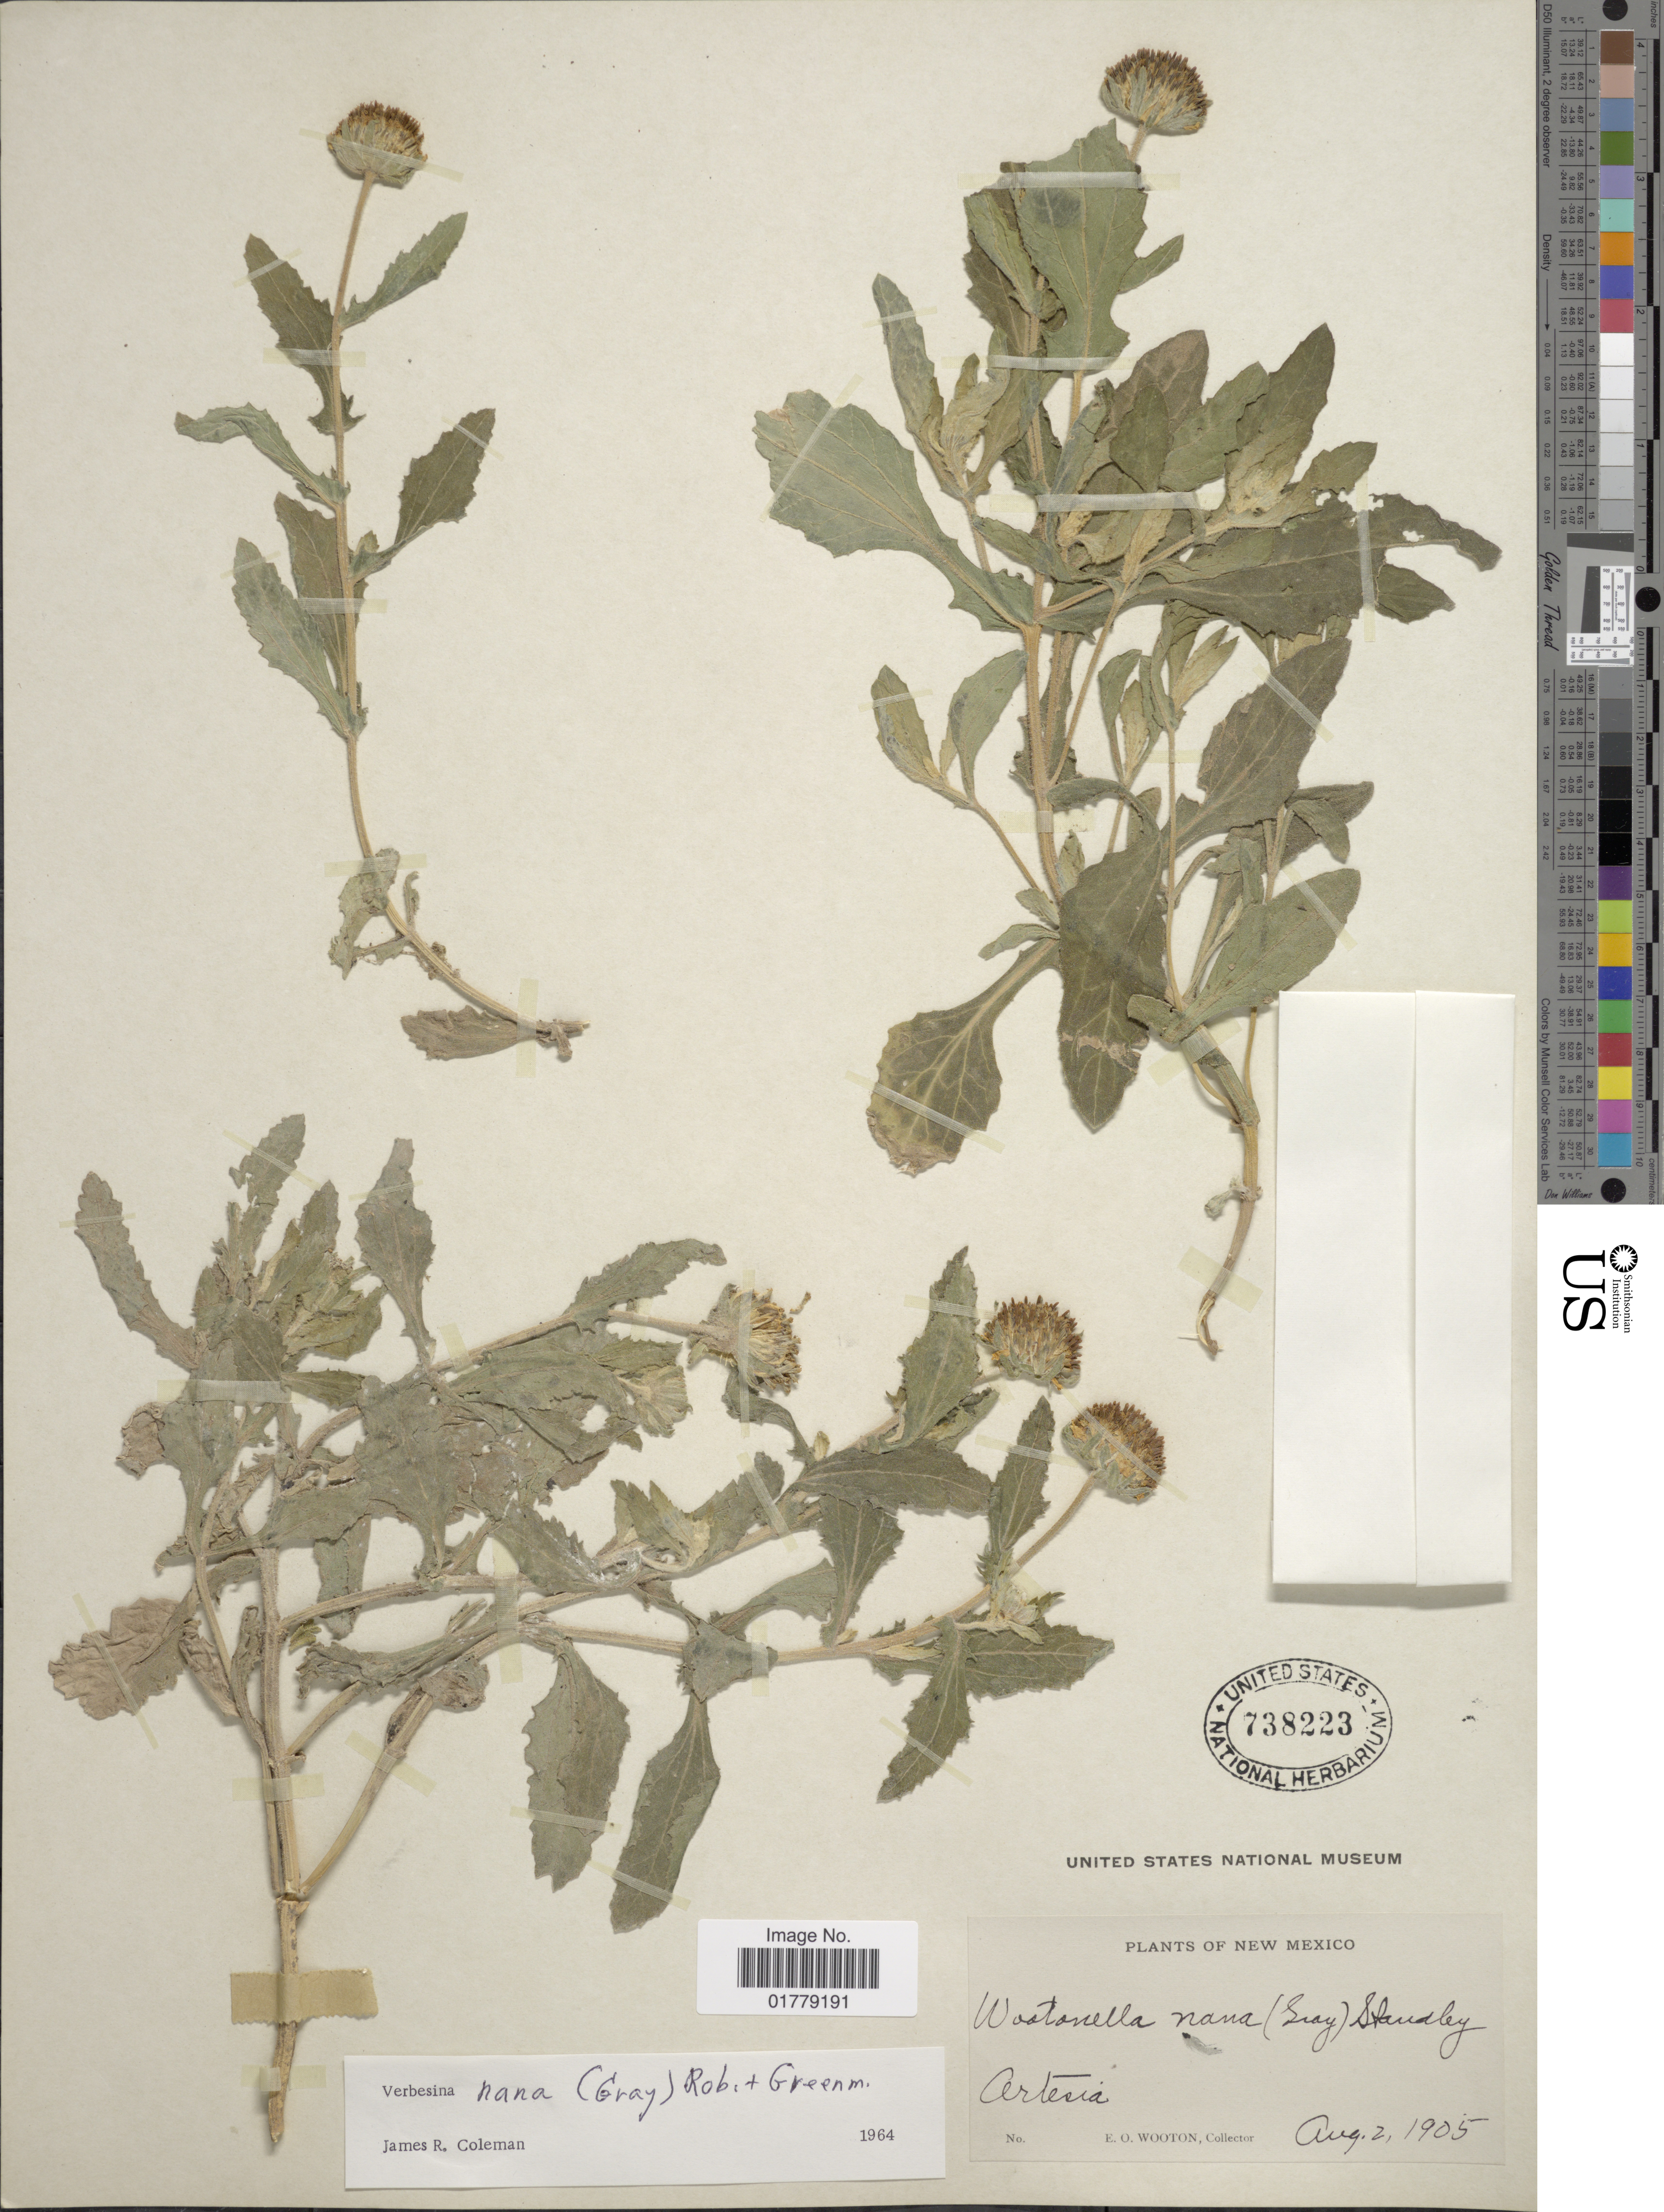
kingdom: Plantae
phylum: Tracheophyta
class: Magnoliopsida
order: Asterales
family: Asteraceae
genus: Verbesina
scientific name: Verbesina nana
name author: (A. Gray) B.L. Rob. & Greenm.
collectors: E. O. Wooton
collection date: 1905-08-02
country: United States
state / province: New Mexico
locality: Artesia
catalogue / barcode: US 738223